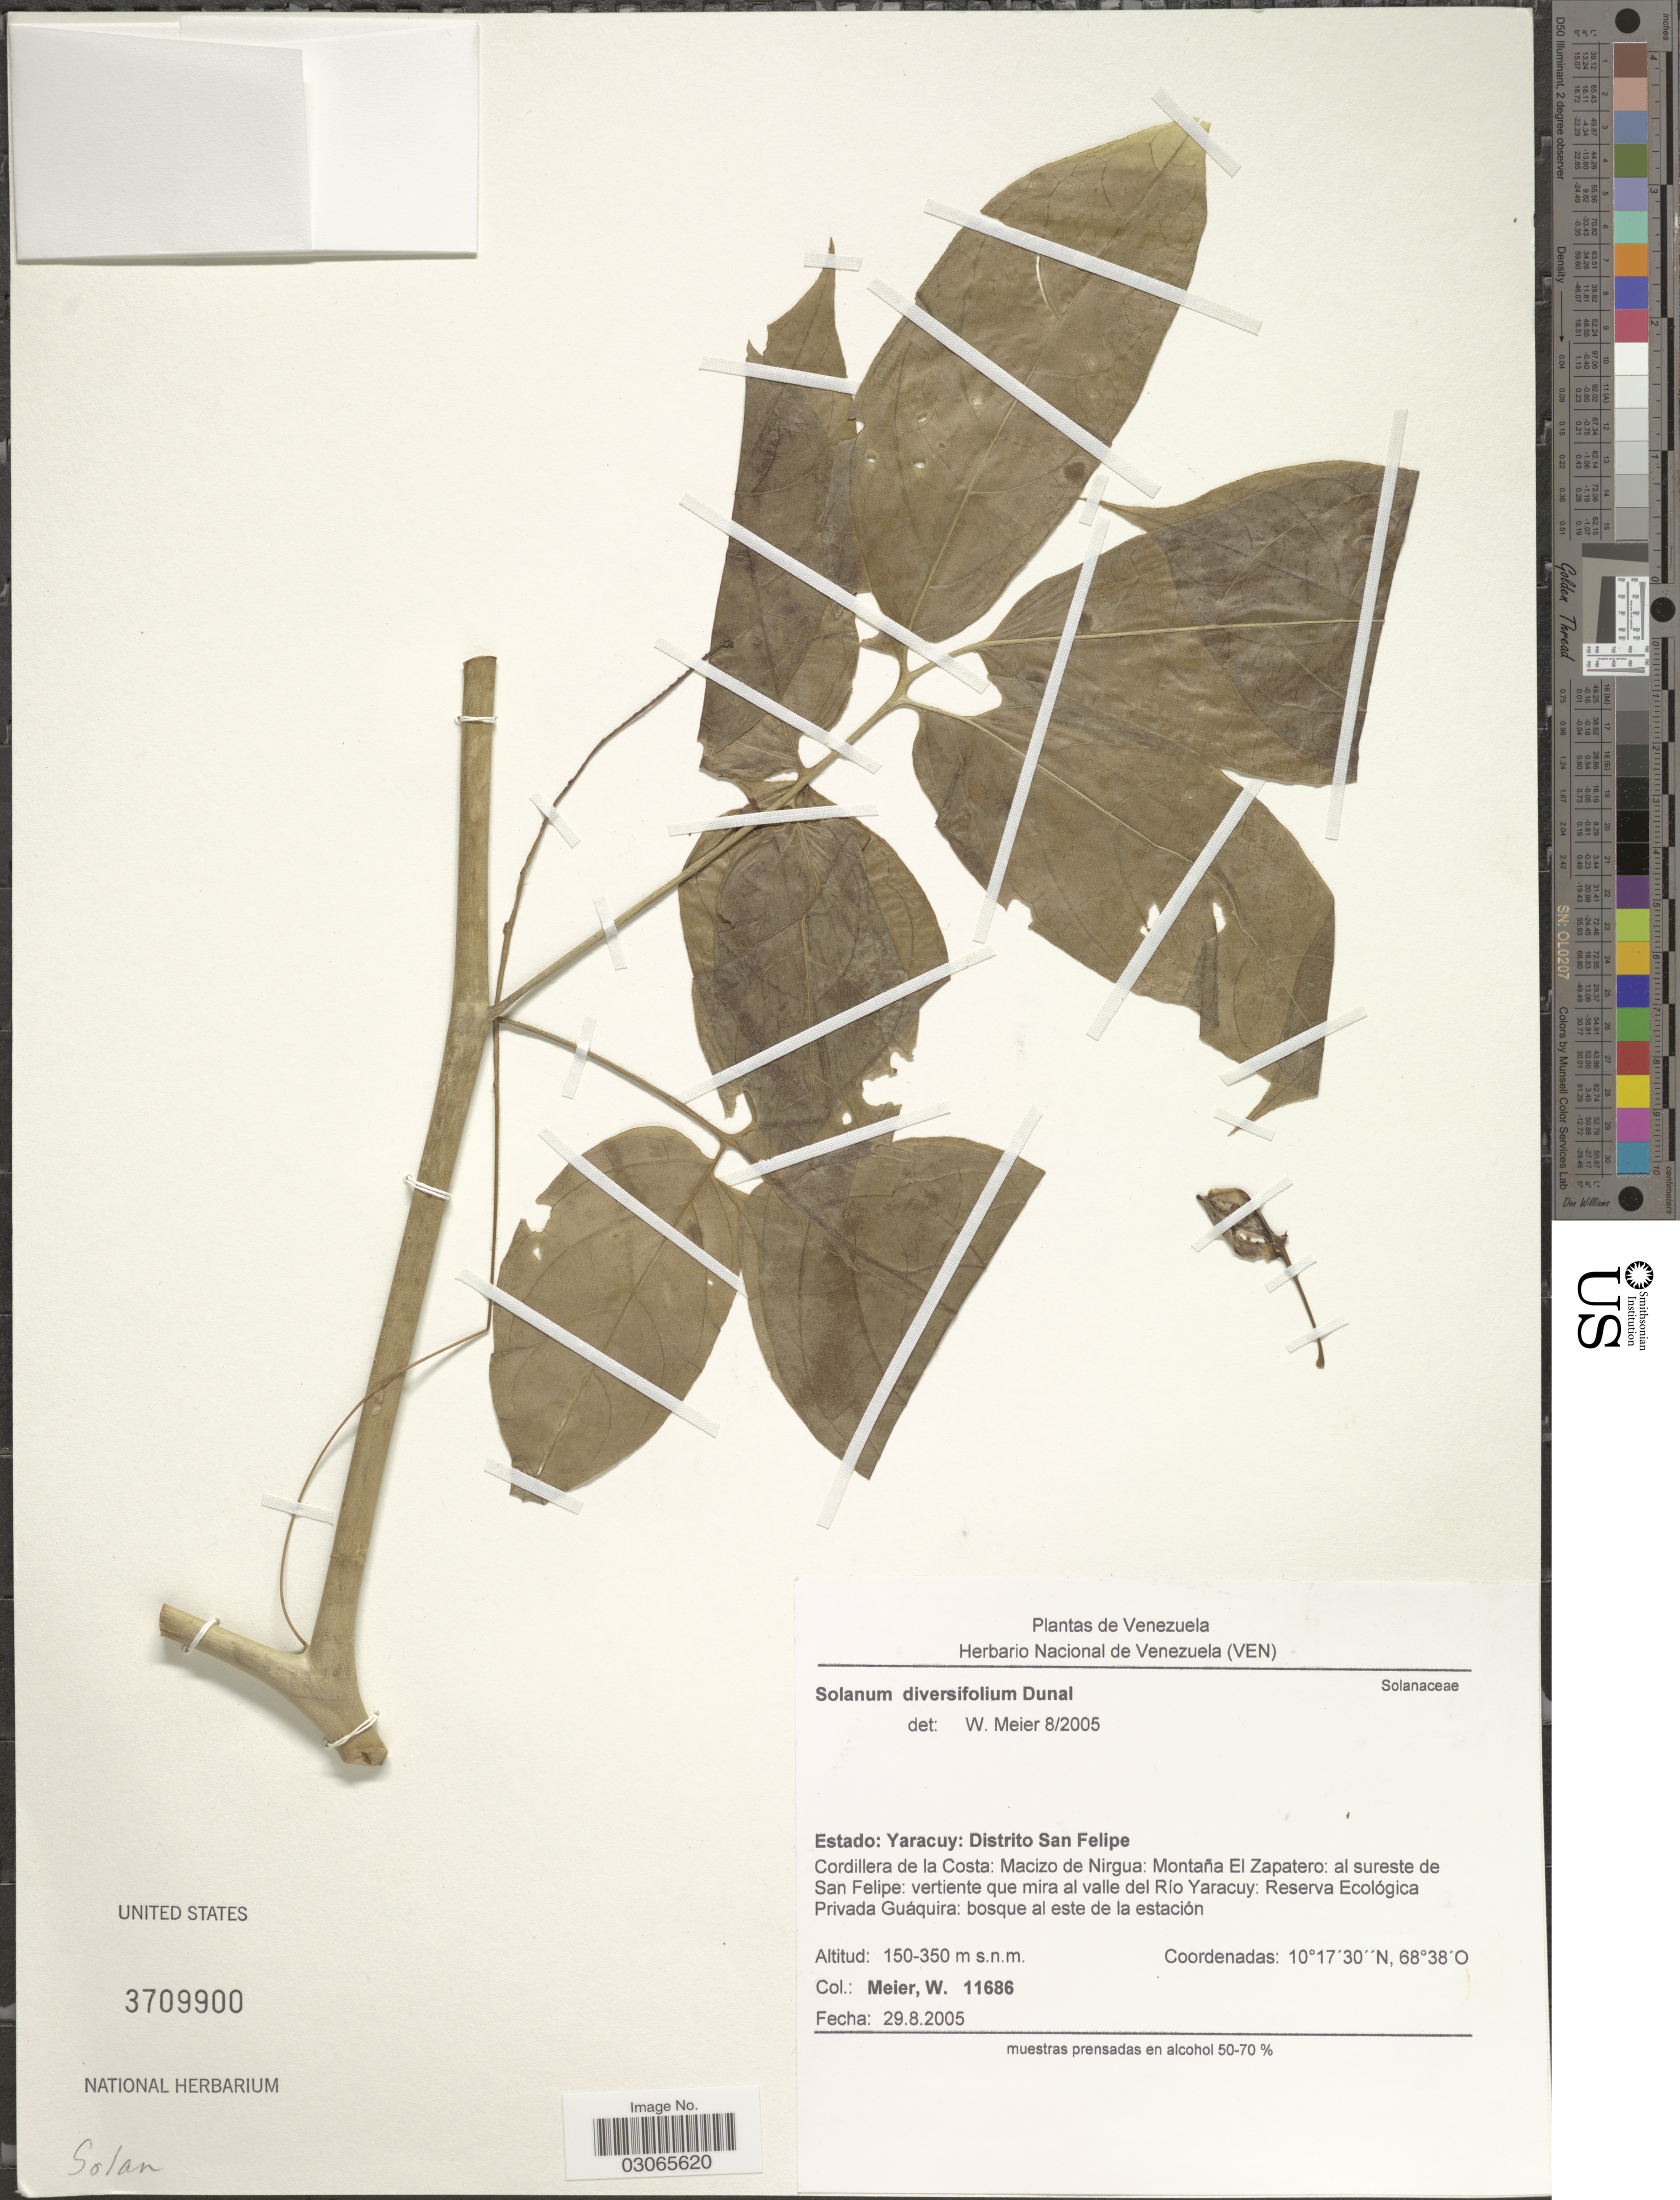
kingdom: Plantae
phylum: Tracheophyta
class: Magnoliopsida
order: Solanales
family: Solanaceae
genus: Solanum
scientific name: Solanum diversifolium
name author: Humb. & Bonpl. ex Dunal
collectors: W. Meier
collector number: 11686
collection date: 2005-08-29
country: Venezuela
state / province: Yaracuy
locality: Distrito San Felipe. Cordillera de la Costa: Macizo de Nirgua: Montaña El Zapatero: al sureste de San Felipe: vertiente que mira al valle del Río Yaracuy: Reserva Ecológica Privada Guáquira.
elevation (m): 150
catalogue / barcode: US 3709900